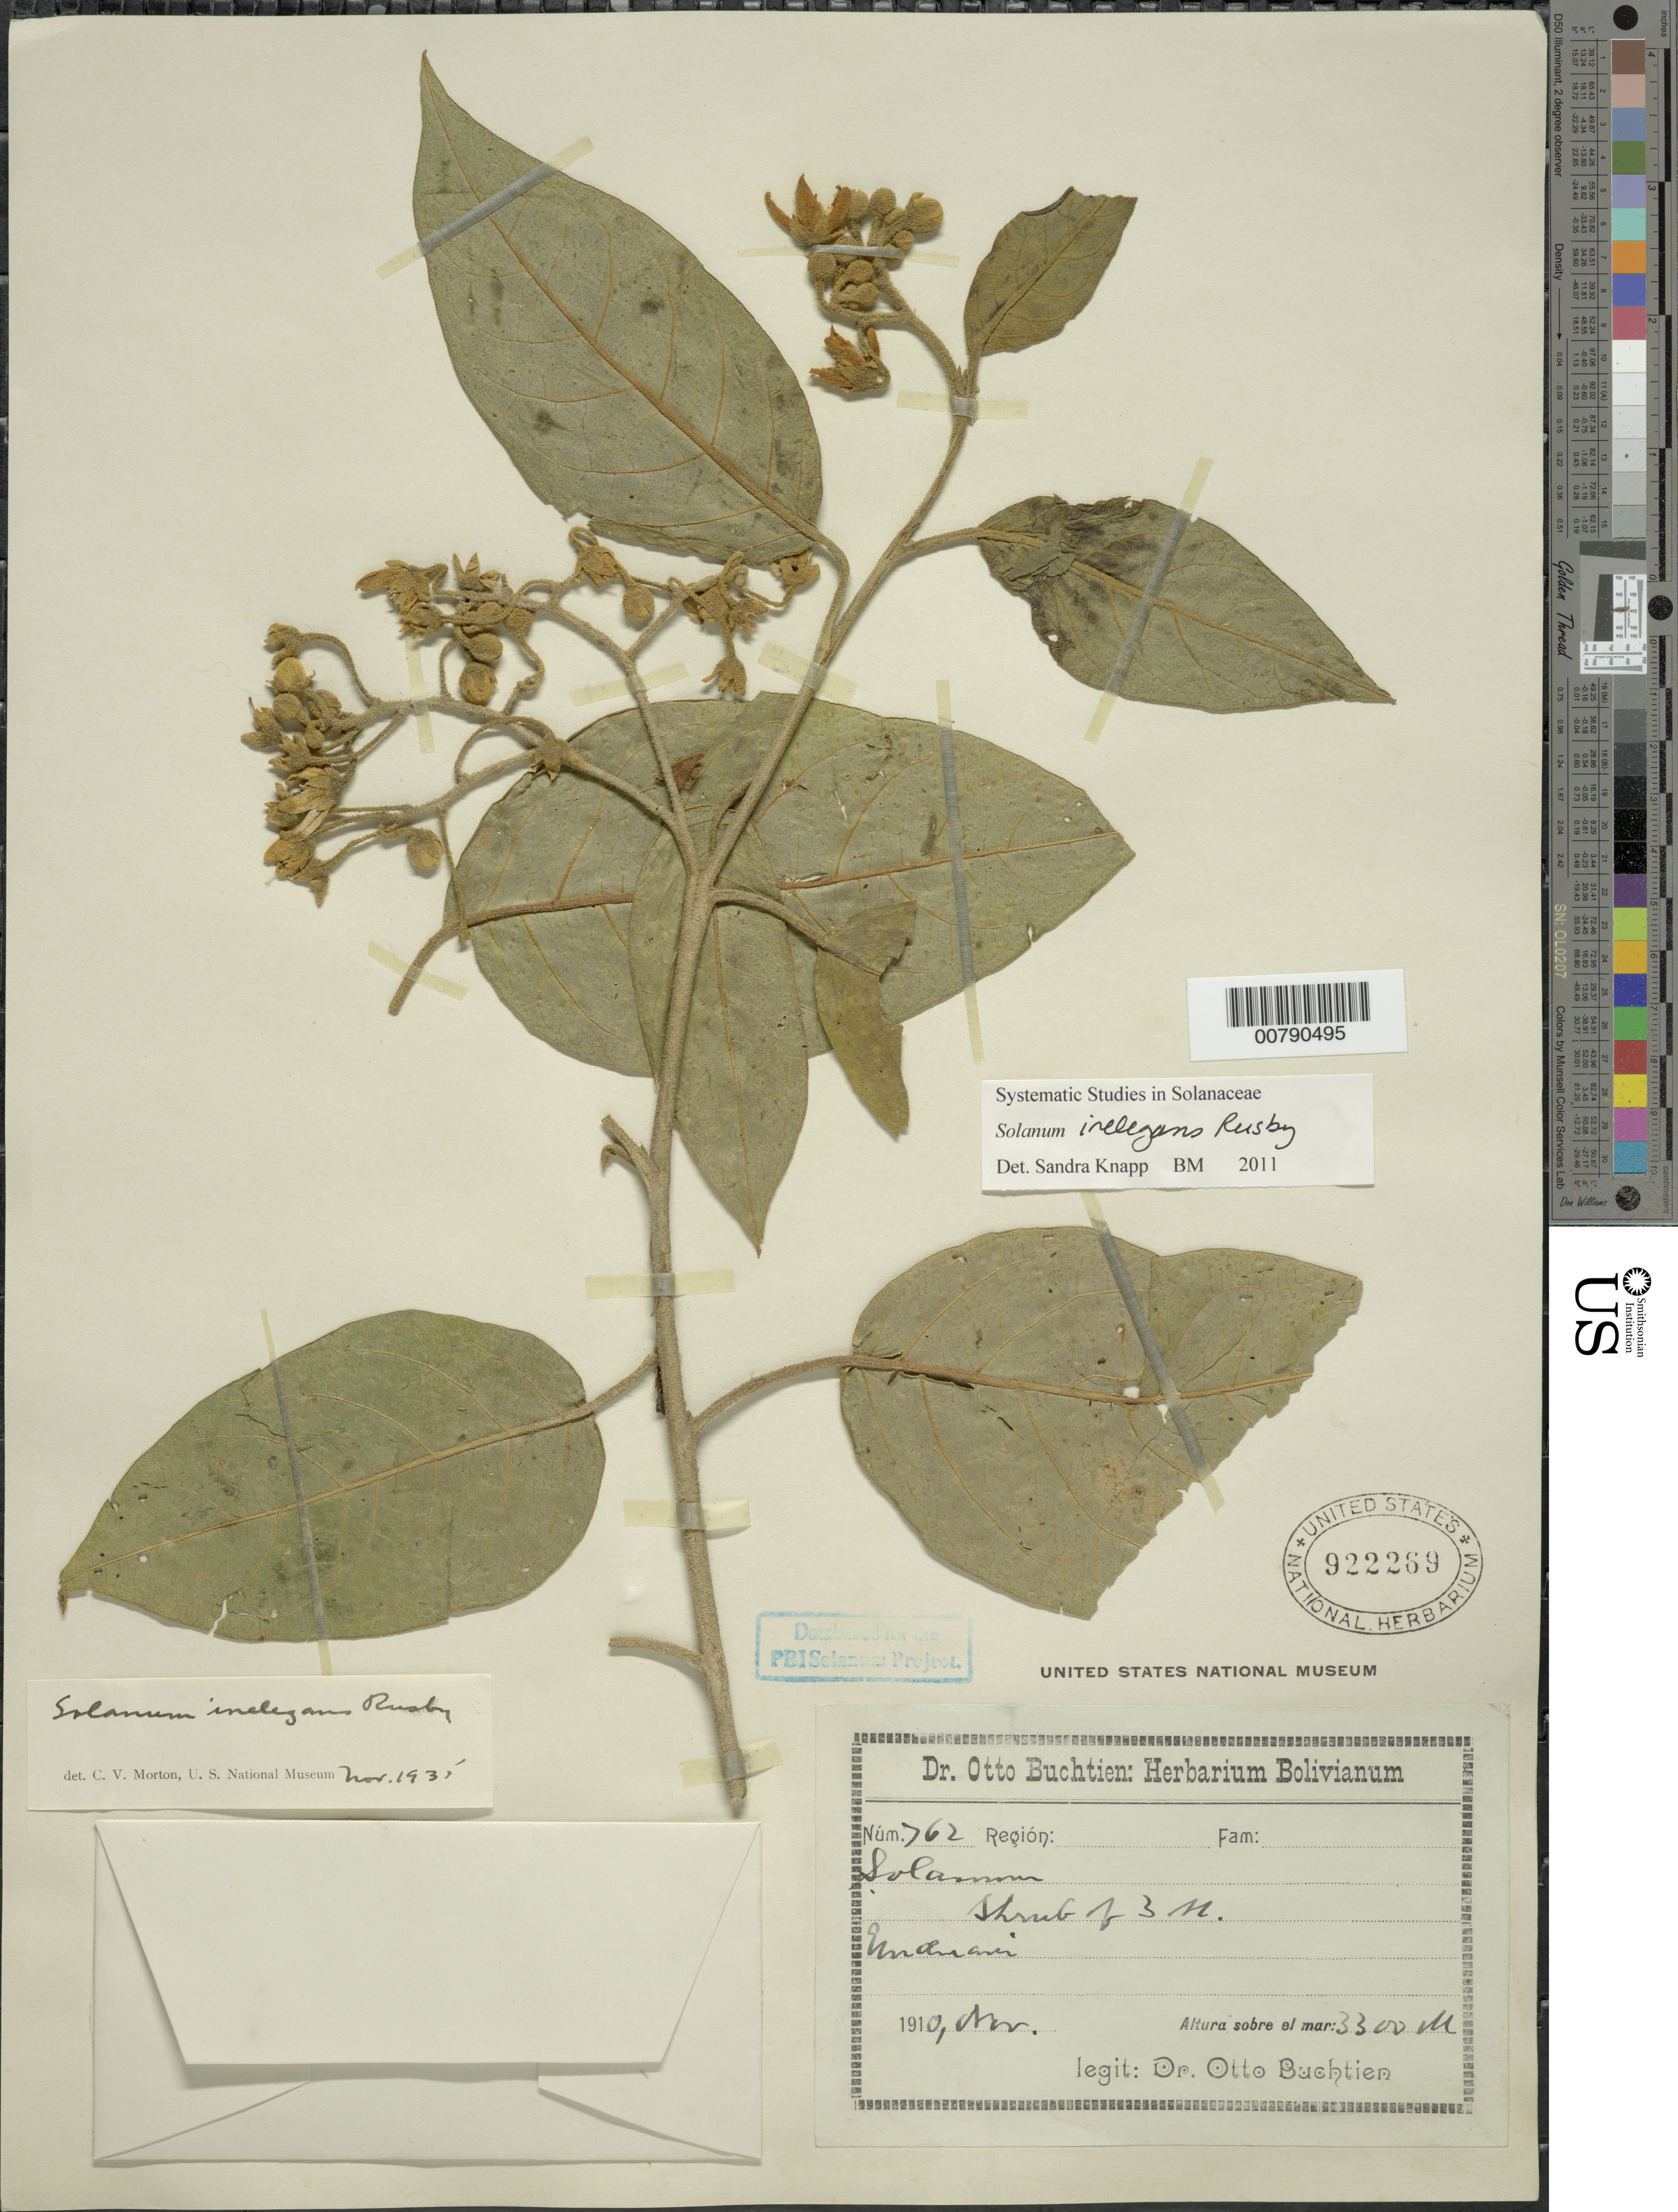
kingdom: Plantae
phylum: Tracheophyta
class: Magnoliopsida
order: Solanales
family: Solanaceae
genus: Solanum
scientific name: Solanum inelegans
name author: Rusby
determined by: Knapp, S. D.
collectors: O. Buchtien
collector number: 762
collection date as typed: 12 Feb 1907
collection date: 1907-02-12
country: Bolivia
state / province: La Paz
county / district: Nor Yungas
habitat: bosques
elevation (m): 3300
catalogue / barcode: US 922289